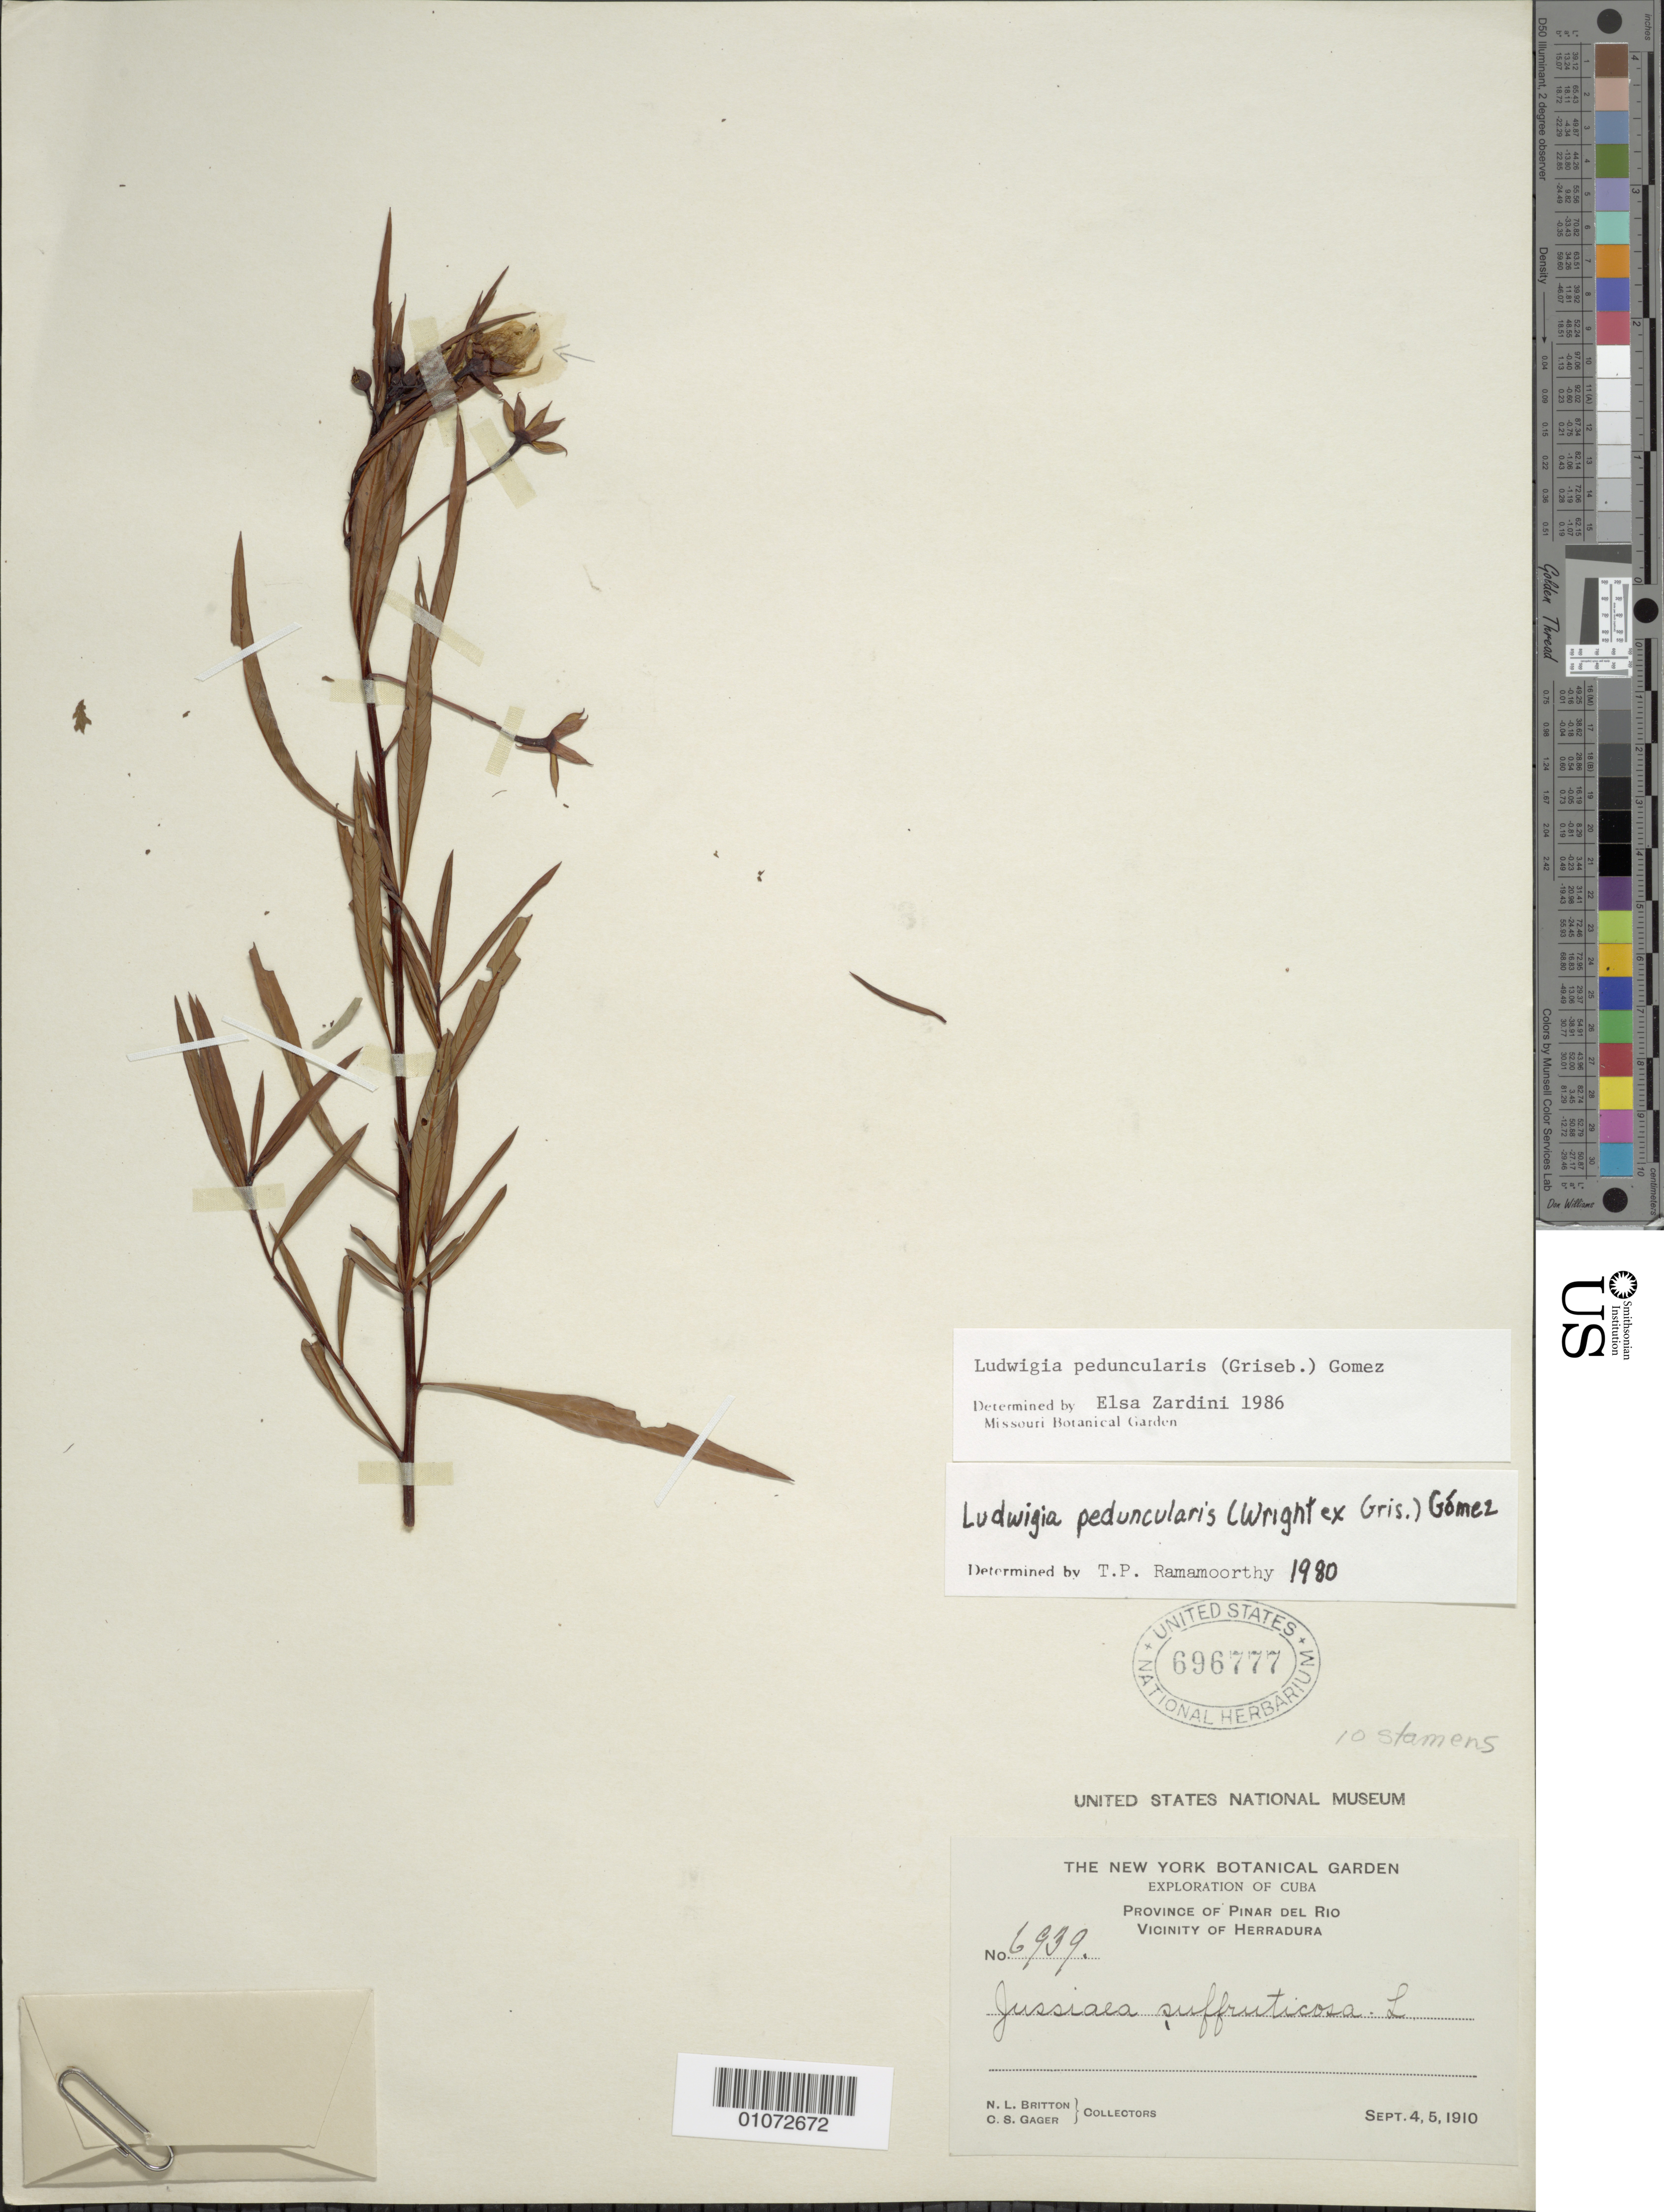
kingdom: Plantae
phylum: Tracheophyta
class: Magnoliopsida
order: Myrtales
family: Onagraceae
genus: Ludwigia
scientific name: Ludwigia peduncularis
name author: (Griseb.) M. Gómez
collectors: N. Britton & C. Gager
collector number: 6939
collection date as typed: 04 Sep 1910 and 05 Sep 1910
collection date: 1910-09-04,1910-09-05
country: Cuba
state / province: Pinar del Rio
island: Cuba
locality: Vicinity of Herradura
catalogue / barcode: US 696777